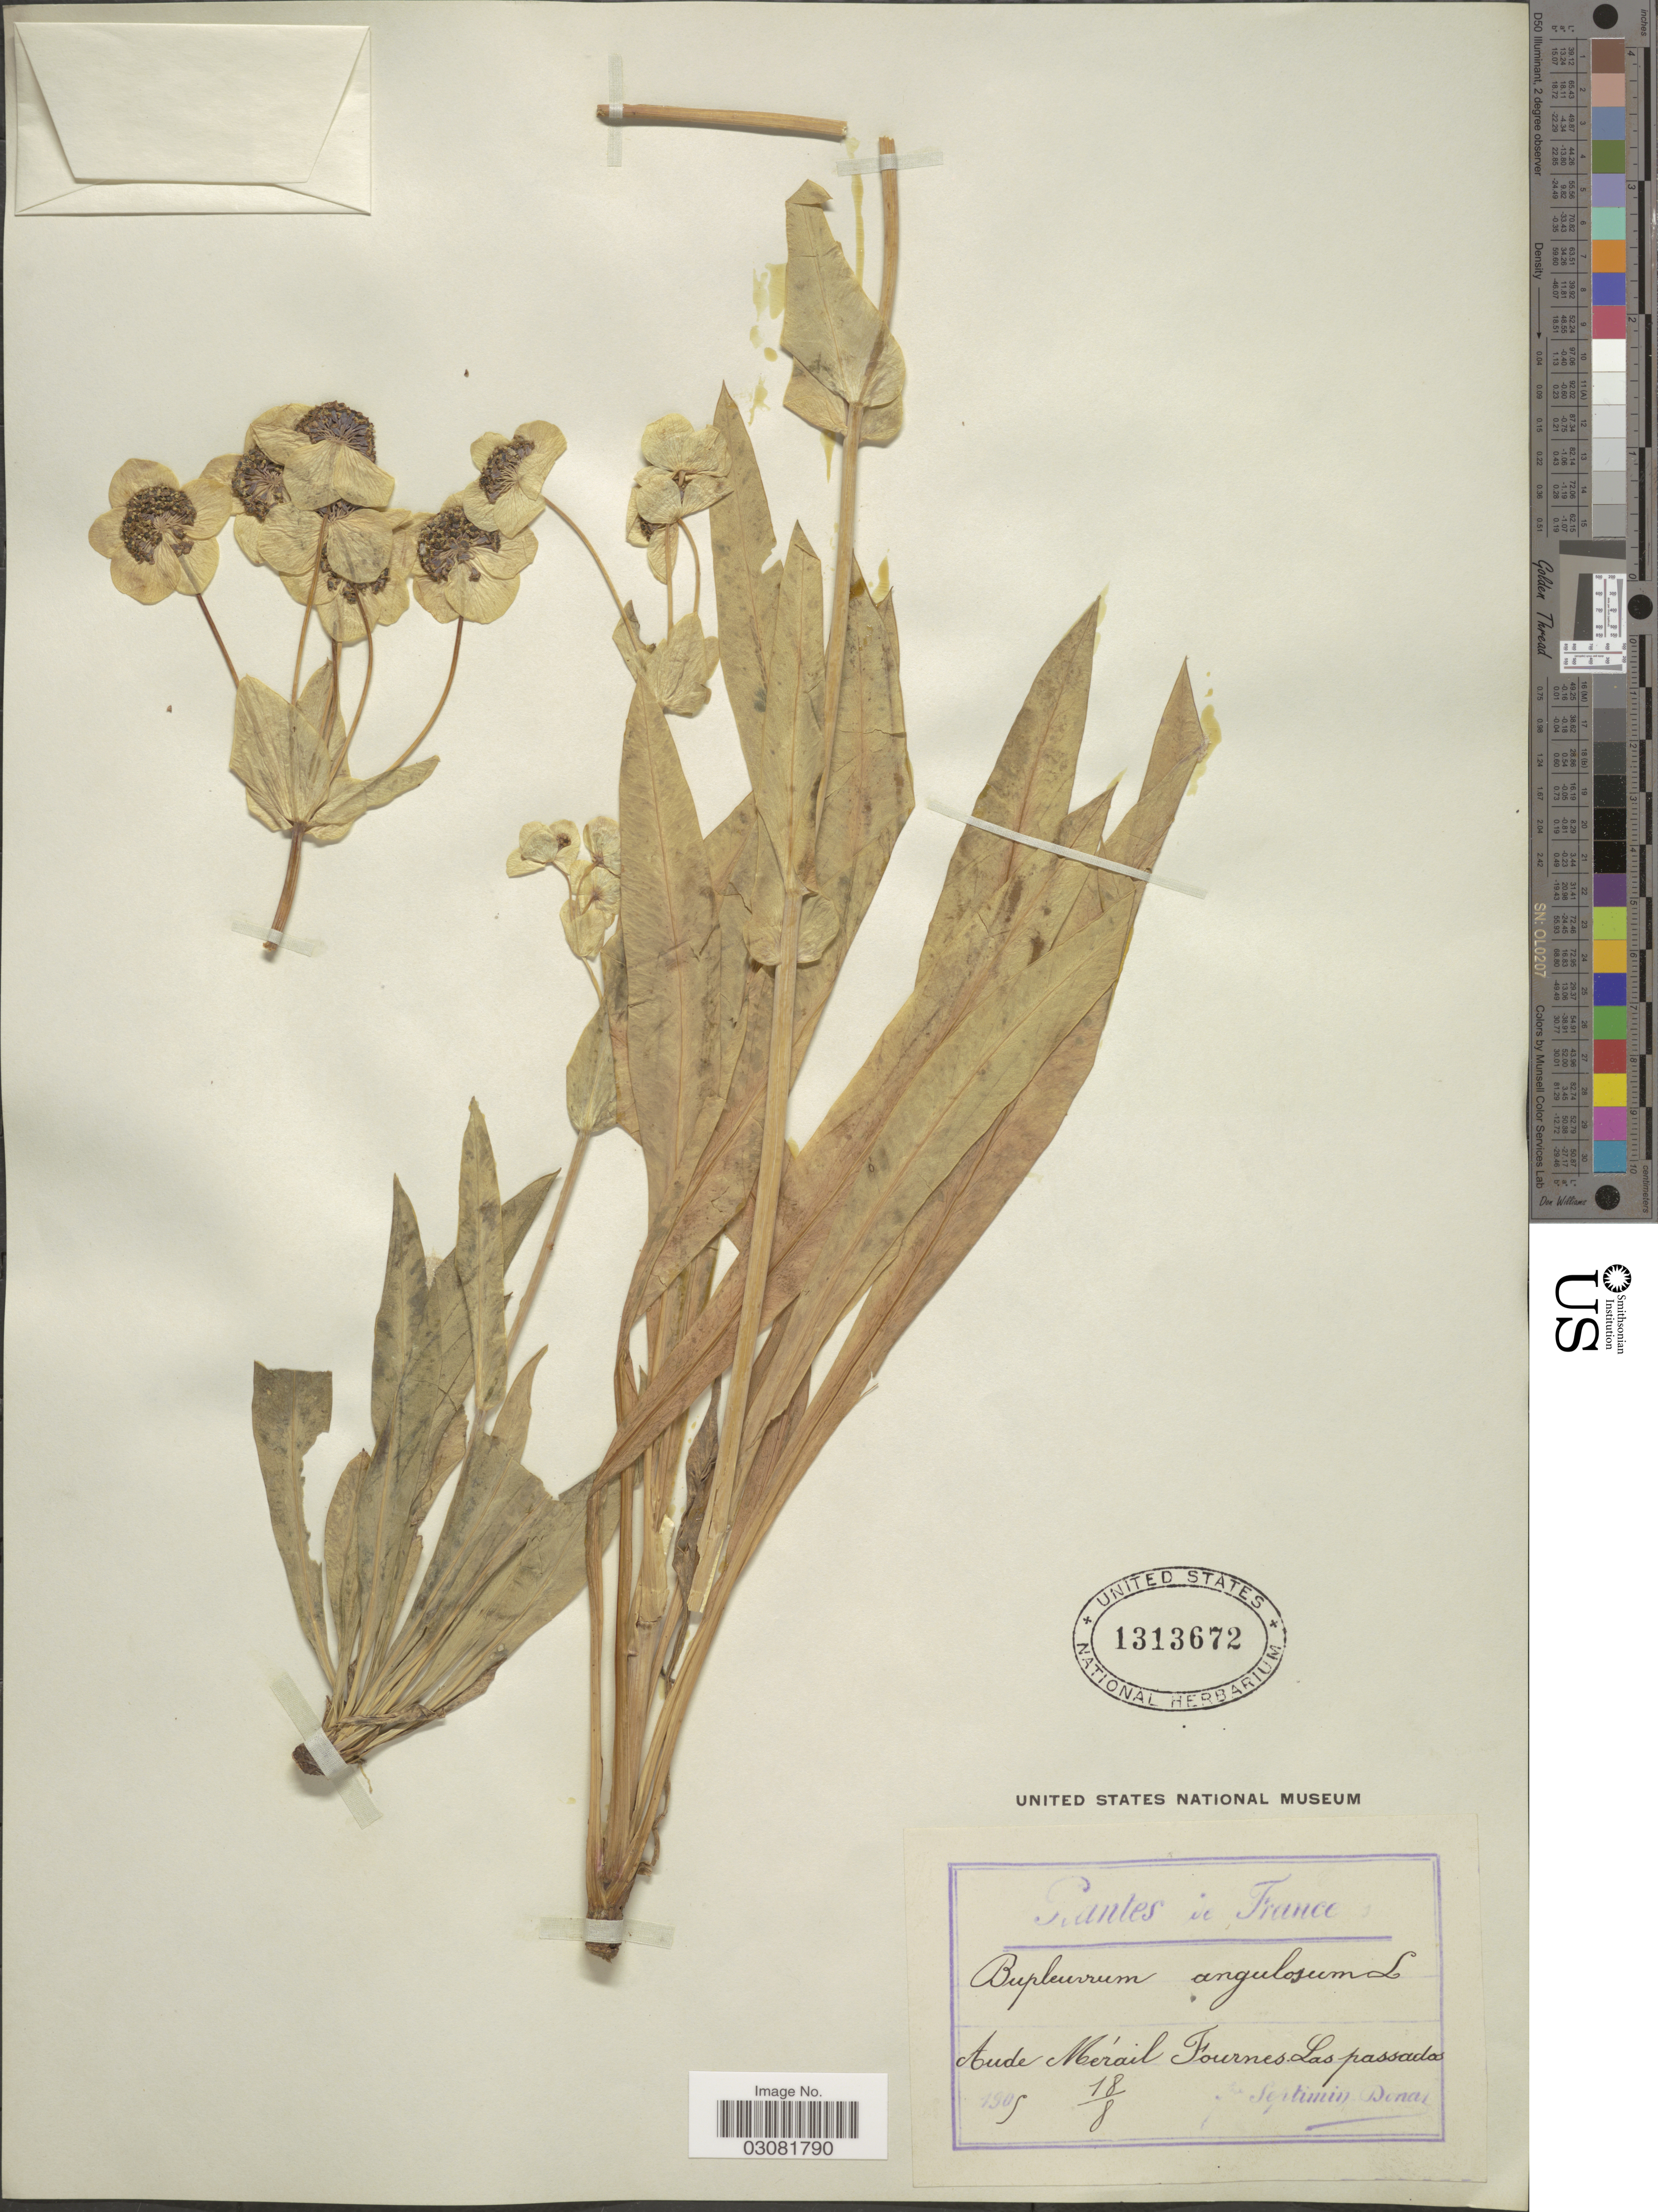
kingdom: Plantae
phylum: Tracheophyta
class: Magnoliopsida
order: Apiales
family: Apiaceae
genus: Bupleurum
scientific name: Bupleurum angulosum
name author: L.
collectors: F. Septimin-Donat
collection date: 1905-08-18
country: France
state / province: Occitanie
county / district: Aude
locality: Aude Mérail Fournes Las passados.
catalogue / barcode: US 1313672